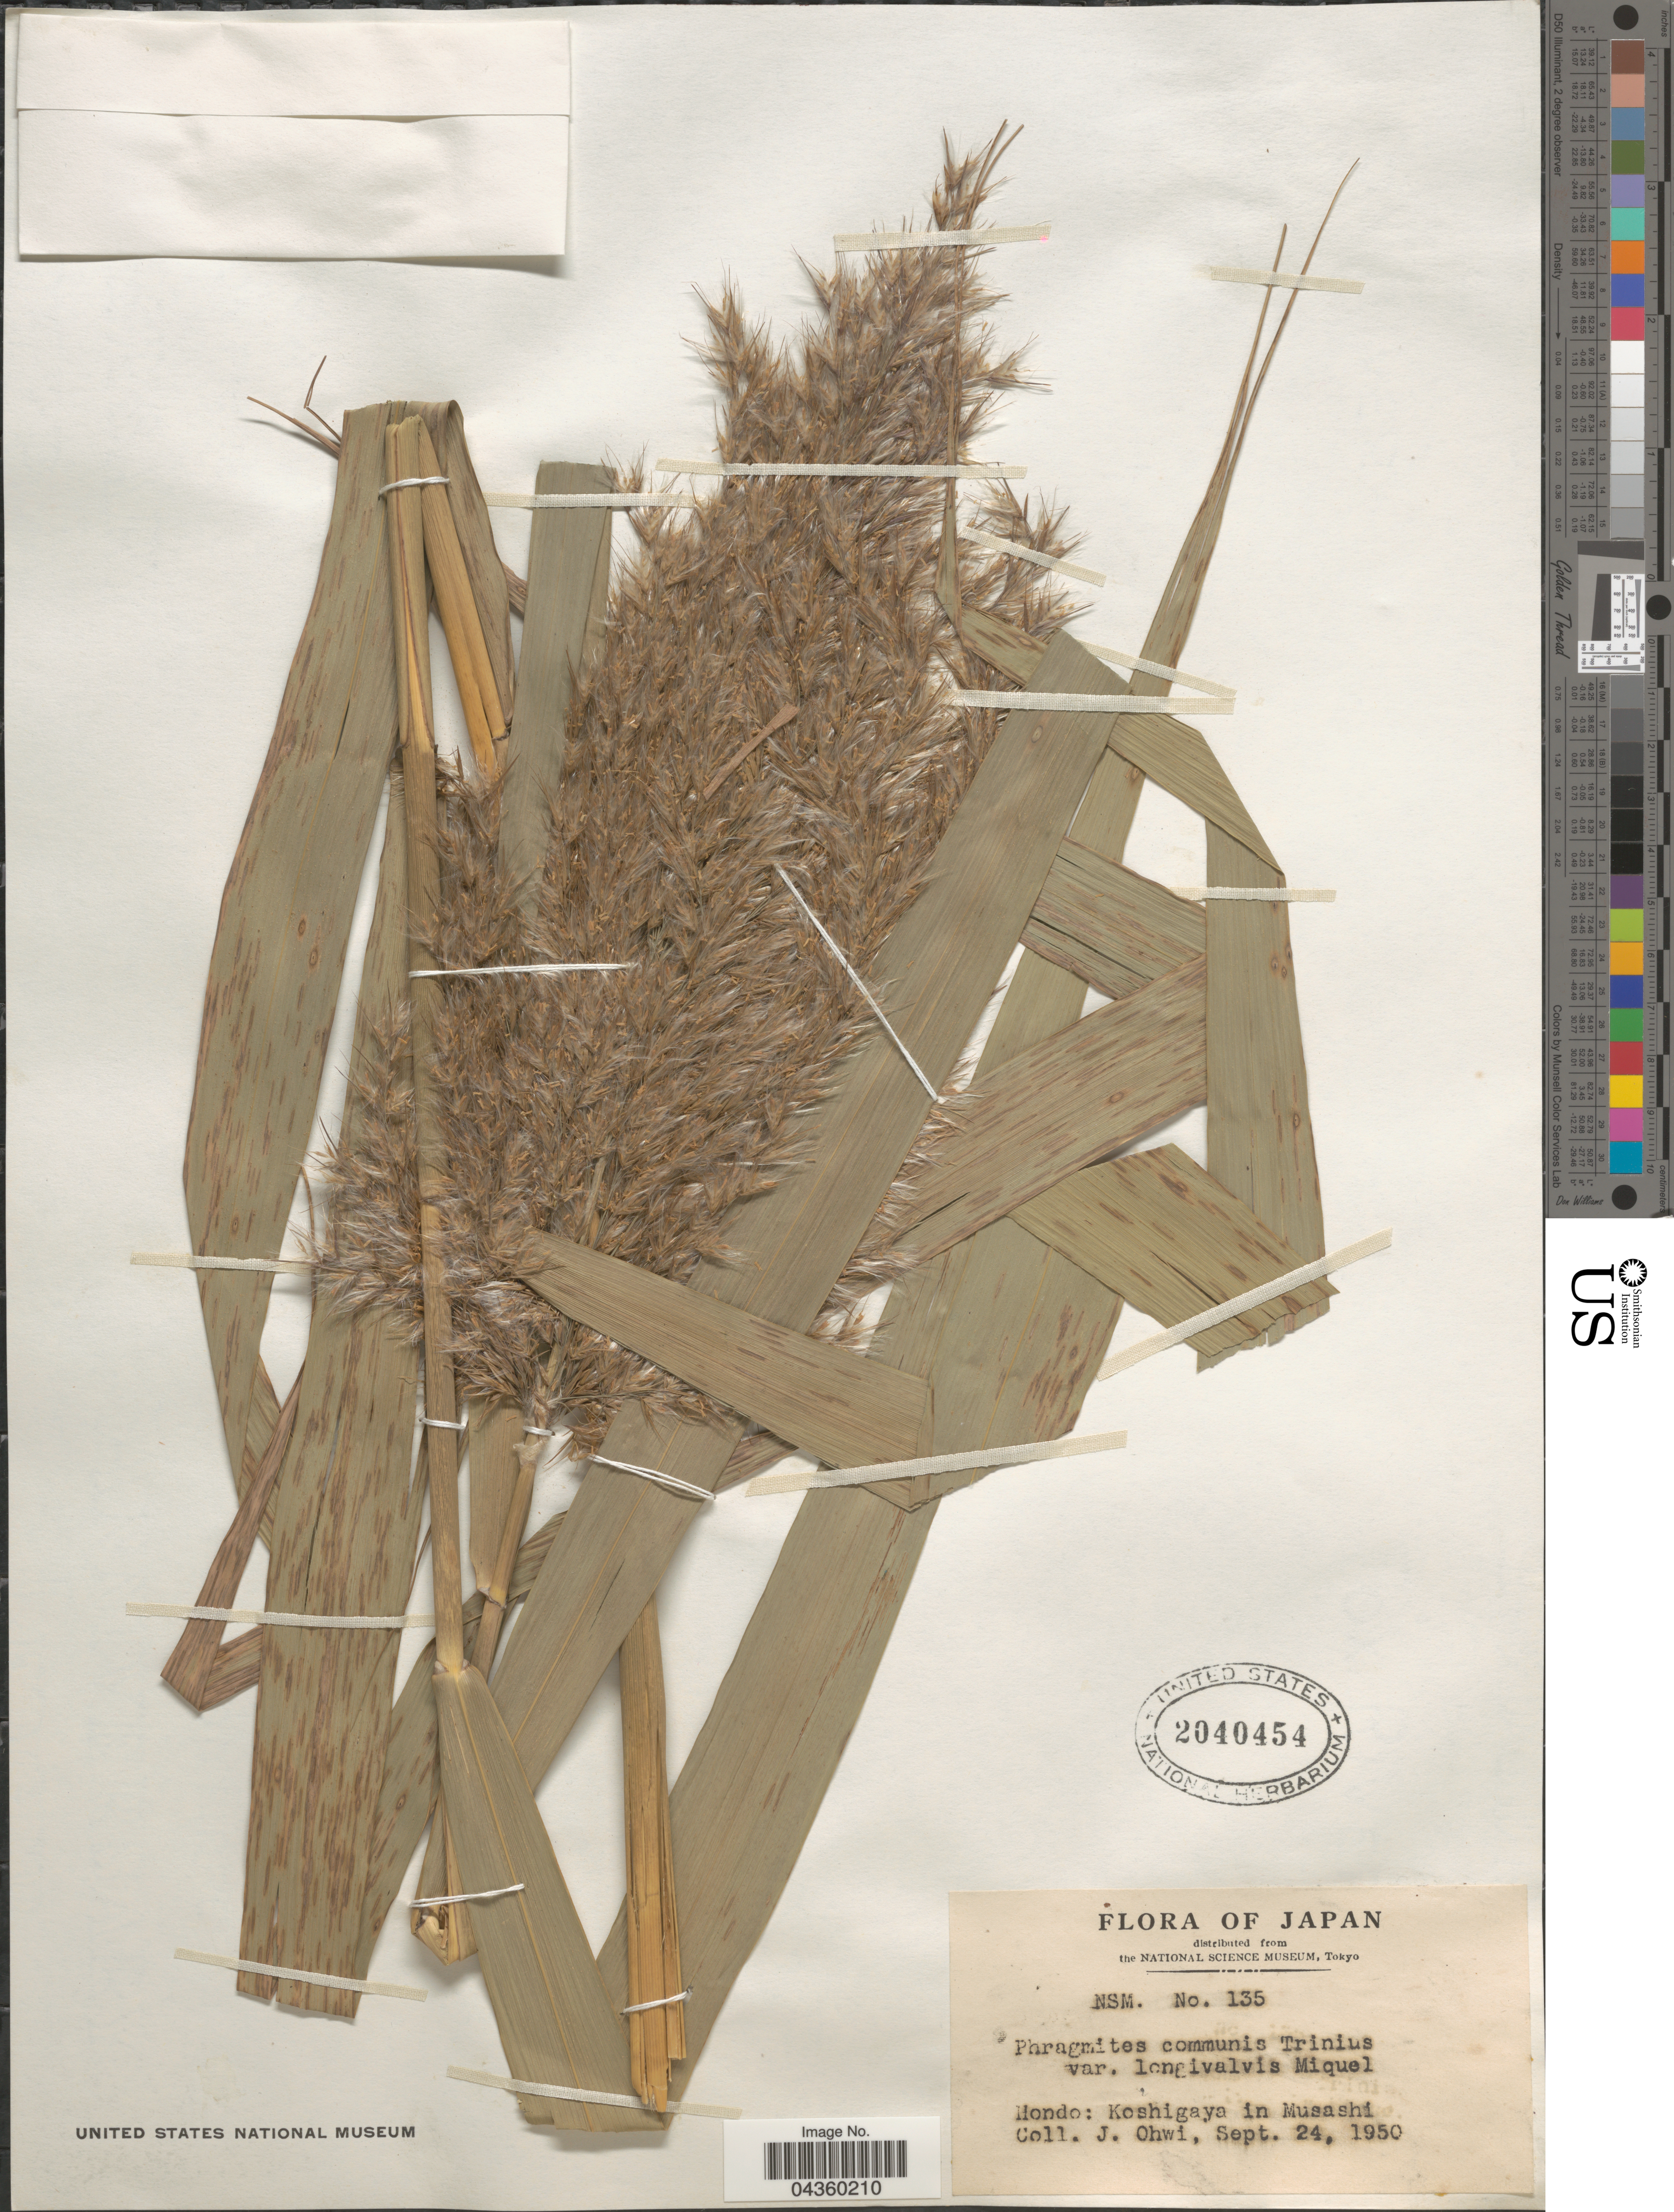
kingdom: Plantae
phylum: Tracheophyta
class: Liliopsida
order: Poales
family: Poaceae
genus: Phragmites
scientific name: Phragmites australis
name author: (Cav.) Trin. ex Steud.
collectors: J. Ohwi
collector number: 135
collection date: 1950-09-24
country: Japan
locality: Hondo: Koshigaya in Musashi.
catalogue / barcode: US 2040454